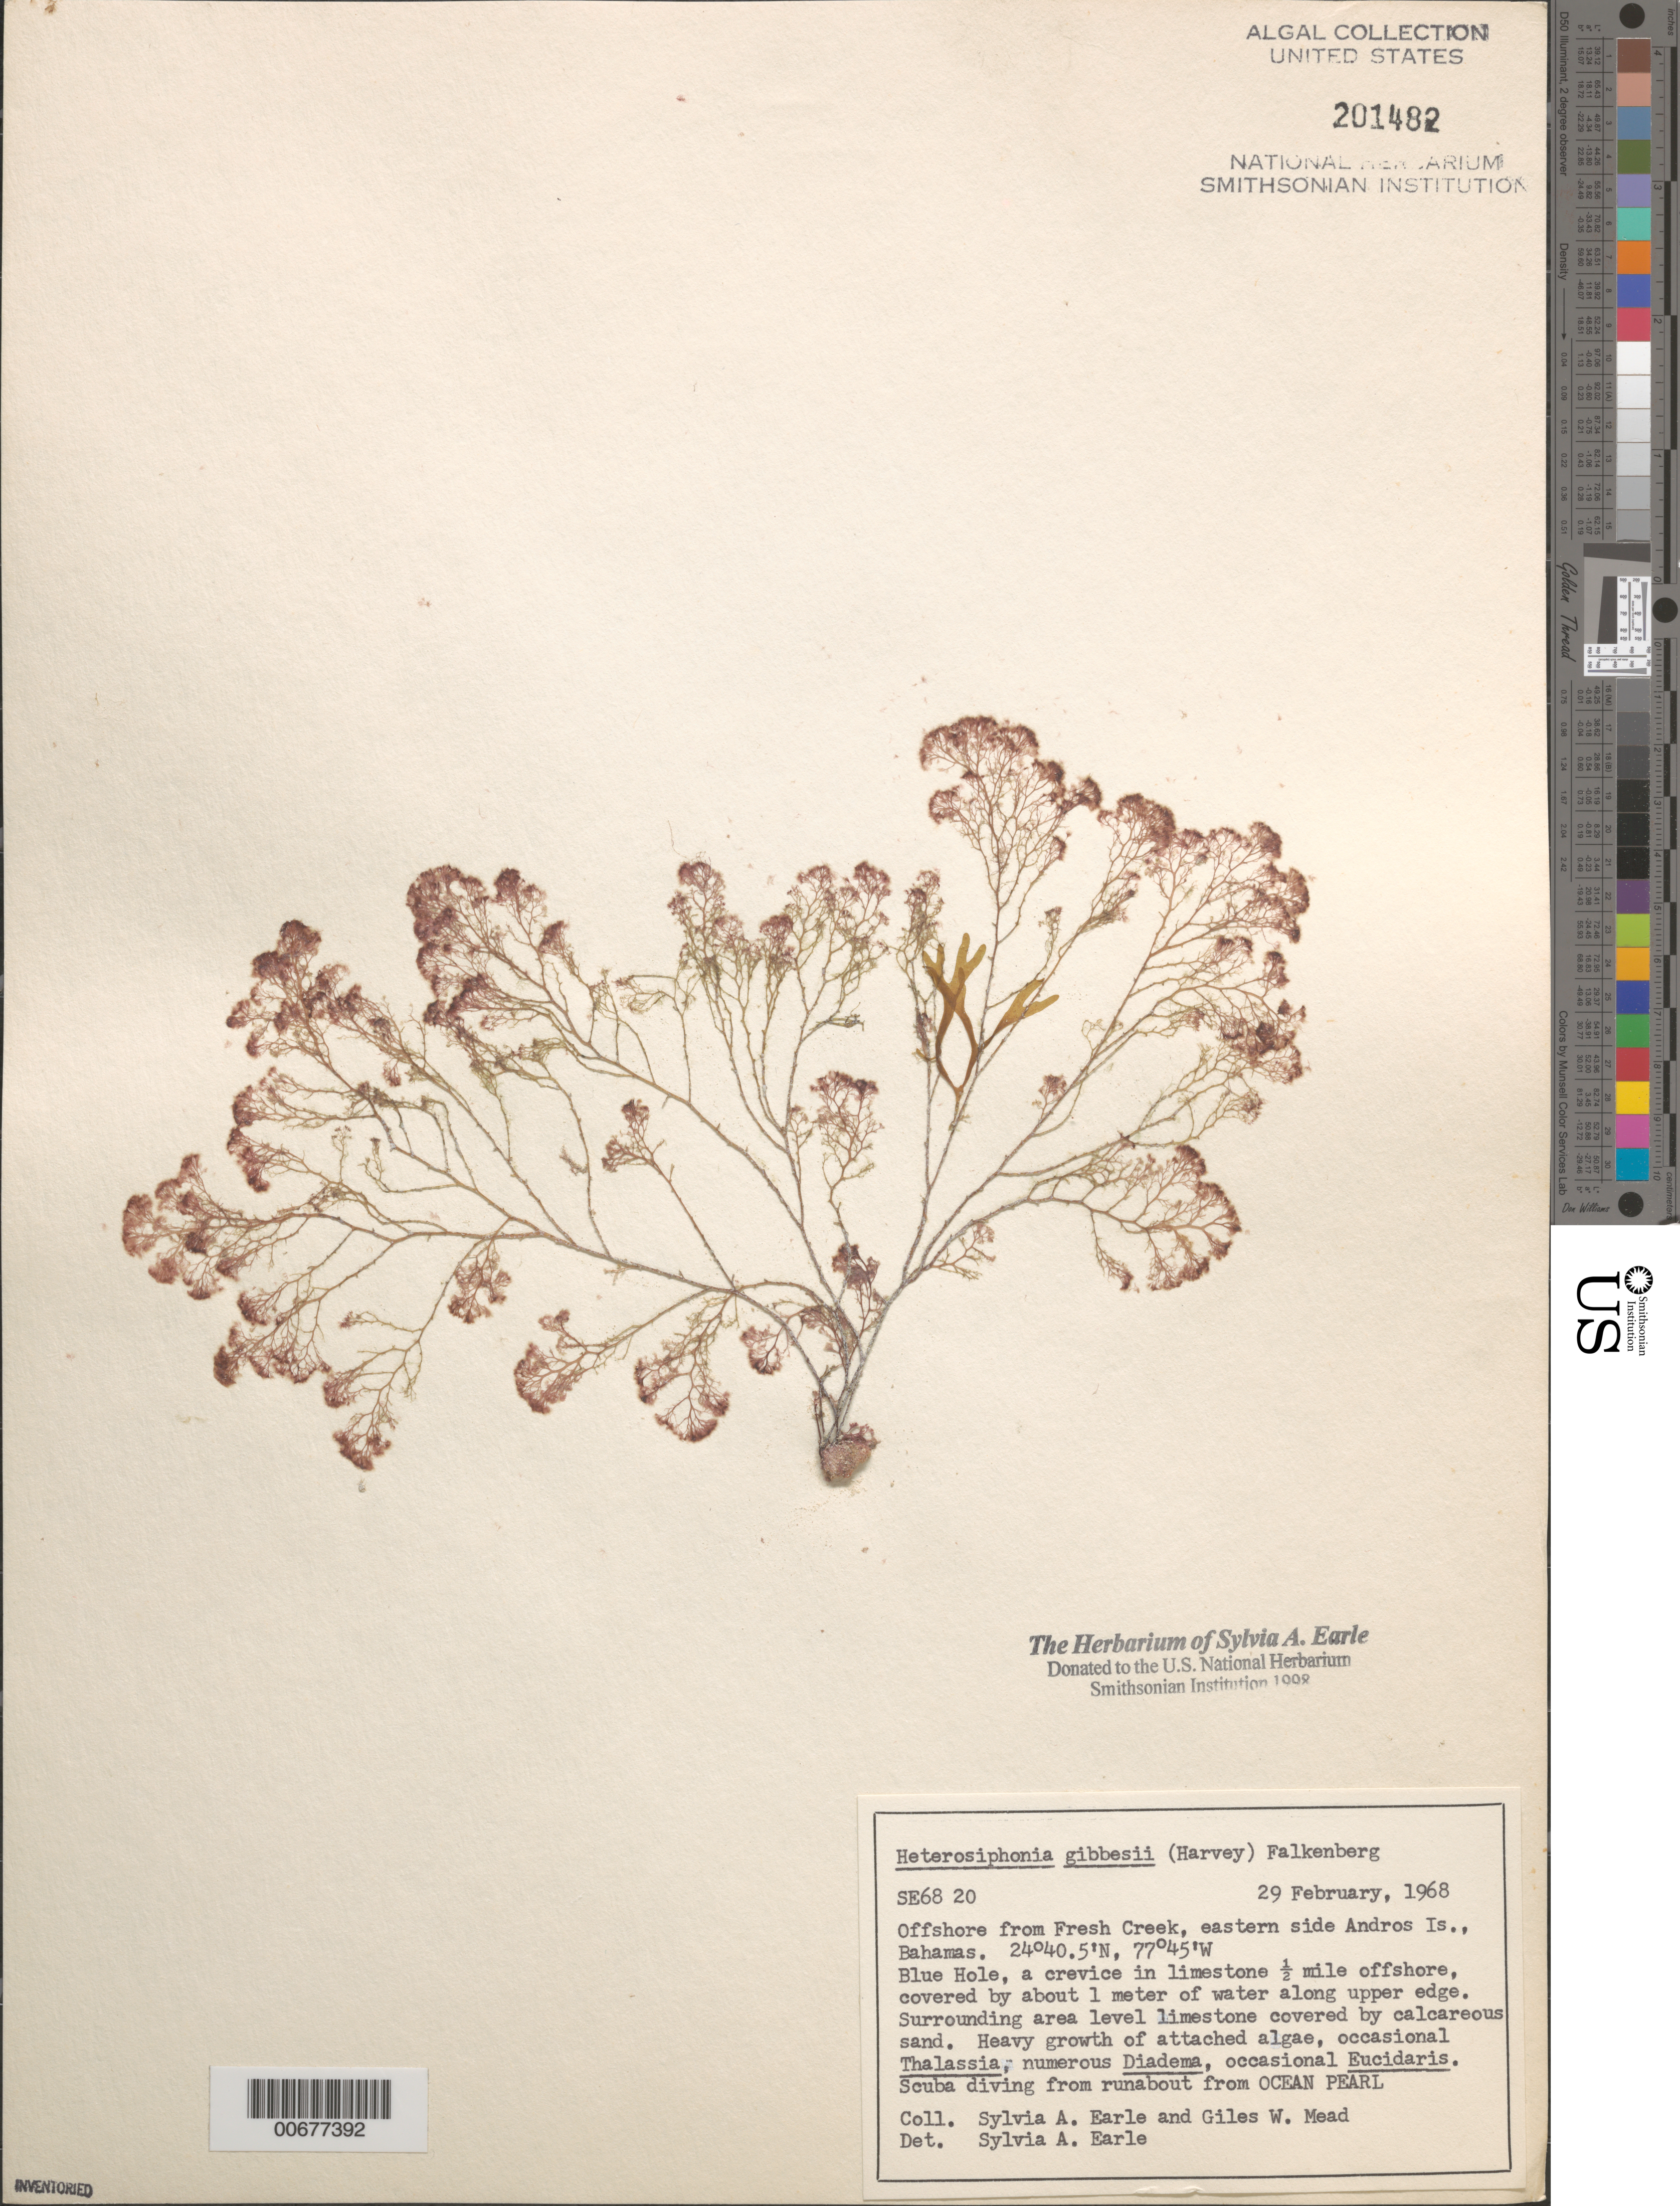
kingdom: Plantae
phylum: Rhodophyta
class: Florideophyceae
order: Ceramiales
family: Dasyaceae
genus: Heterosiphonia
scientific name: Heterosiphonia gibbesii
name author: (Harv.)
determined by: Earle, S. A.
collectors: S. A. Earle & G. W. Mead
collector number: SE 6820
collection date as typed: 29 Feb 1968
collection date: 1968-02-29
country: Bahamas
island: Andros Island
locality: Blue Hole, off Fresh Creek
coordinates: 24 40.5' N, 77 45' W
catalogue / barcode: US 201482